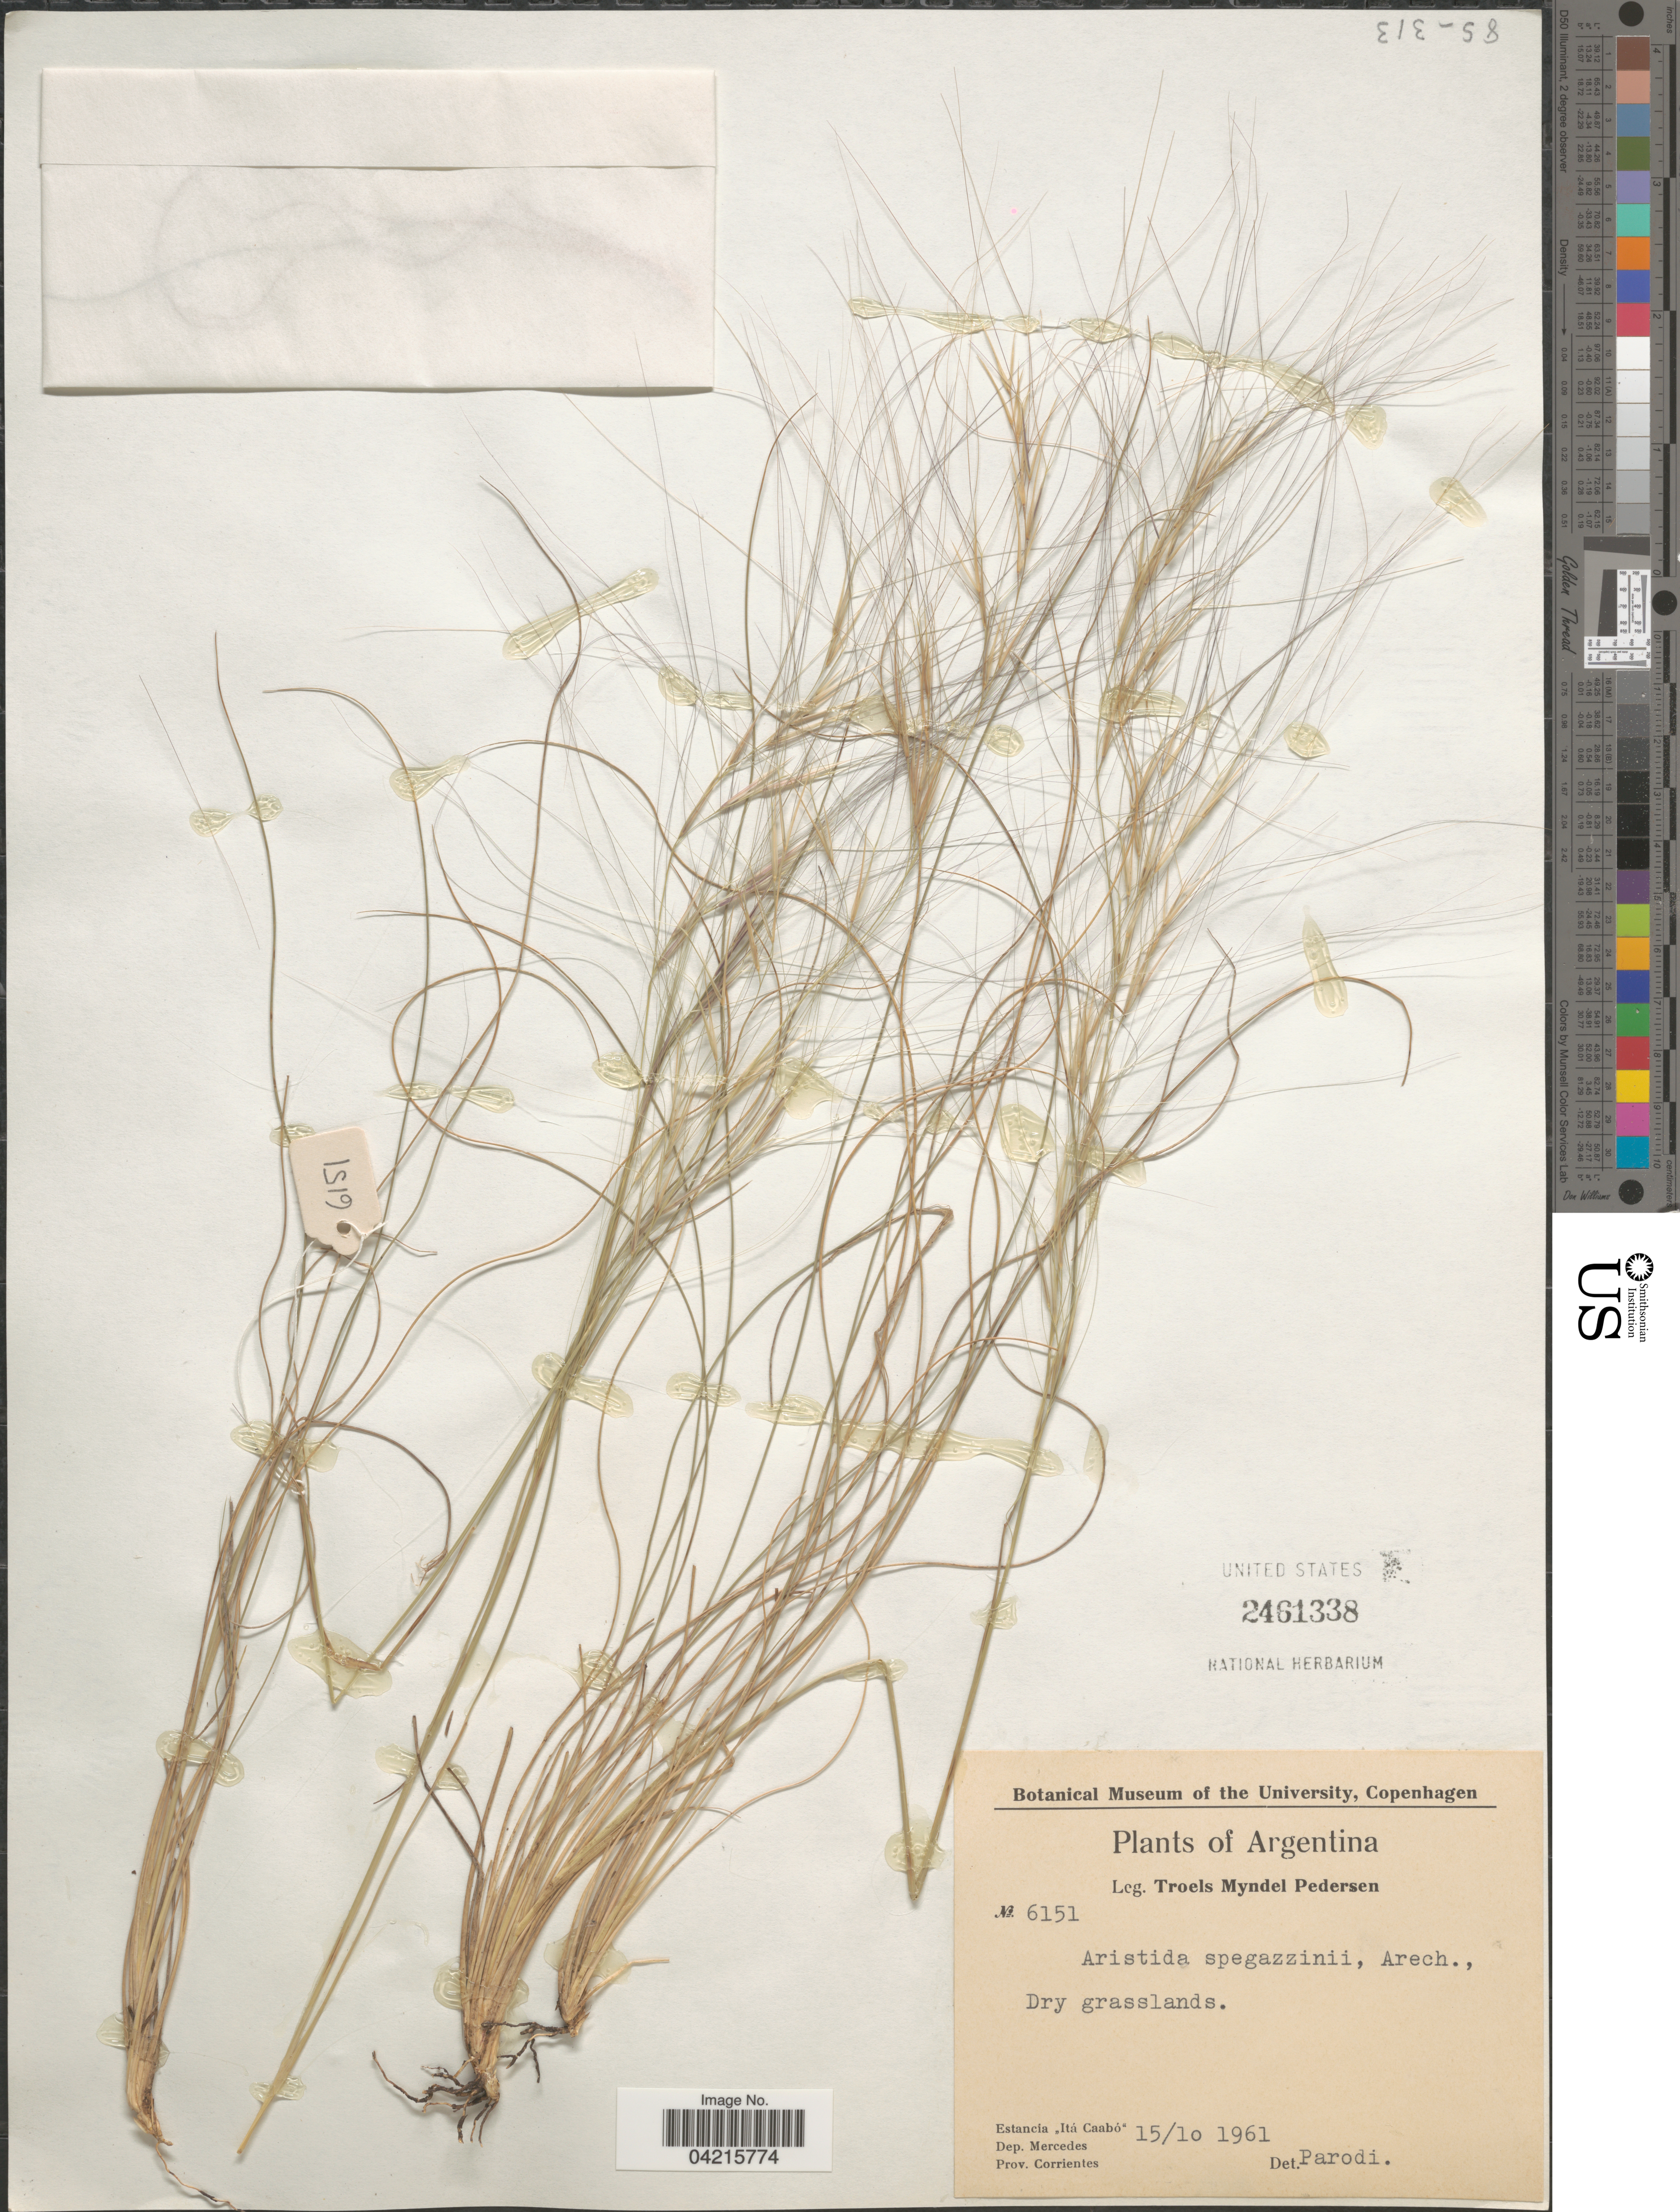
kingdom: Plantae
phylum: Tracheophyta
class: Liliopsida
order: Poales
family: Poaceae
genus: Aristida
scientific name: Aristida spegazzinii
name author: Arechav.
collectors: T. Pederson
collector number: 6151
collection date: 1961-10-15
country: Argentina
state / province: Corrientes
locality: Estancia "Itá Caabó". Dep. Mercedes.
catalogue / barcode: US 2461338